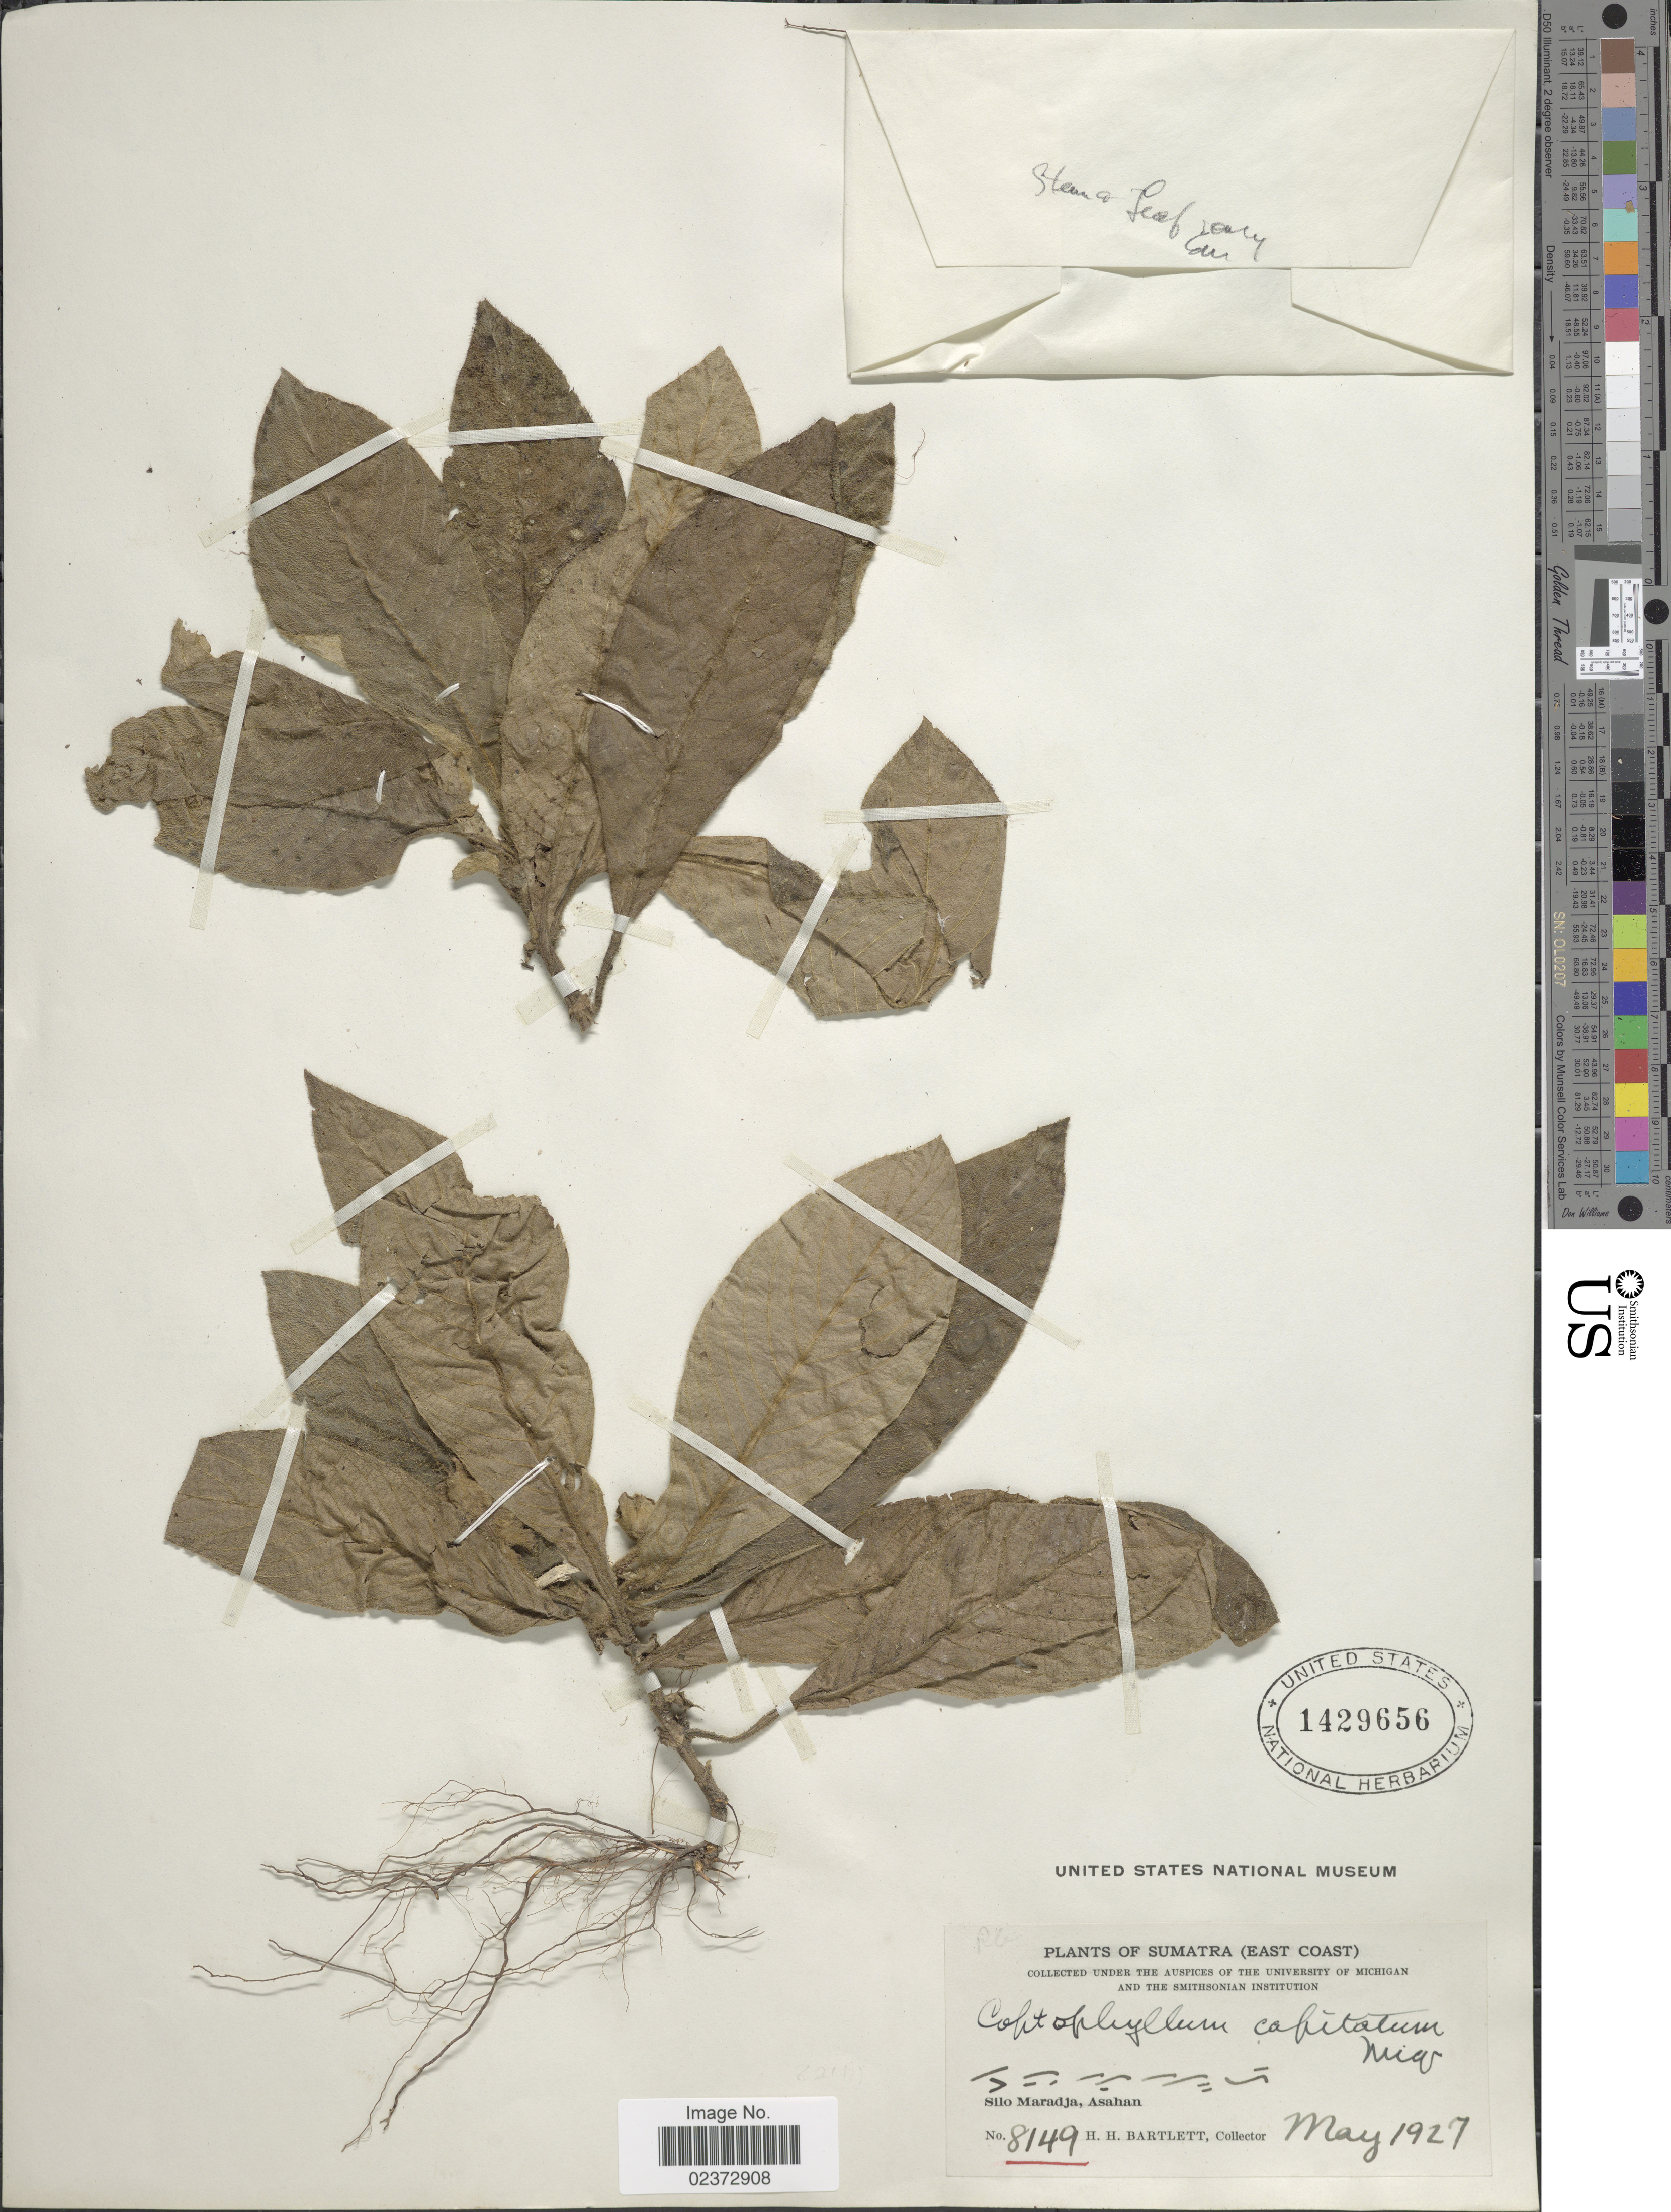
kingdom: Plantae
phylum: Tracheophyta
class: Magnoliopsida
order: Gentianales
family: Rubiaceae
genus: Coptophyllum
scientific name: Coptophyllum capitatum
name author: Miq.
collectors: H. H. Bartlett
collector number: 8149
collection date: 1927-05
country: Indonesia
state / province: Sumatra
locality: (East Coast), X, Silo Maradja, Asahan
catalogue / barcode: US 1429656